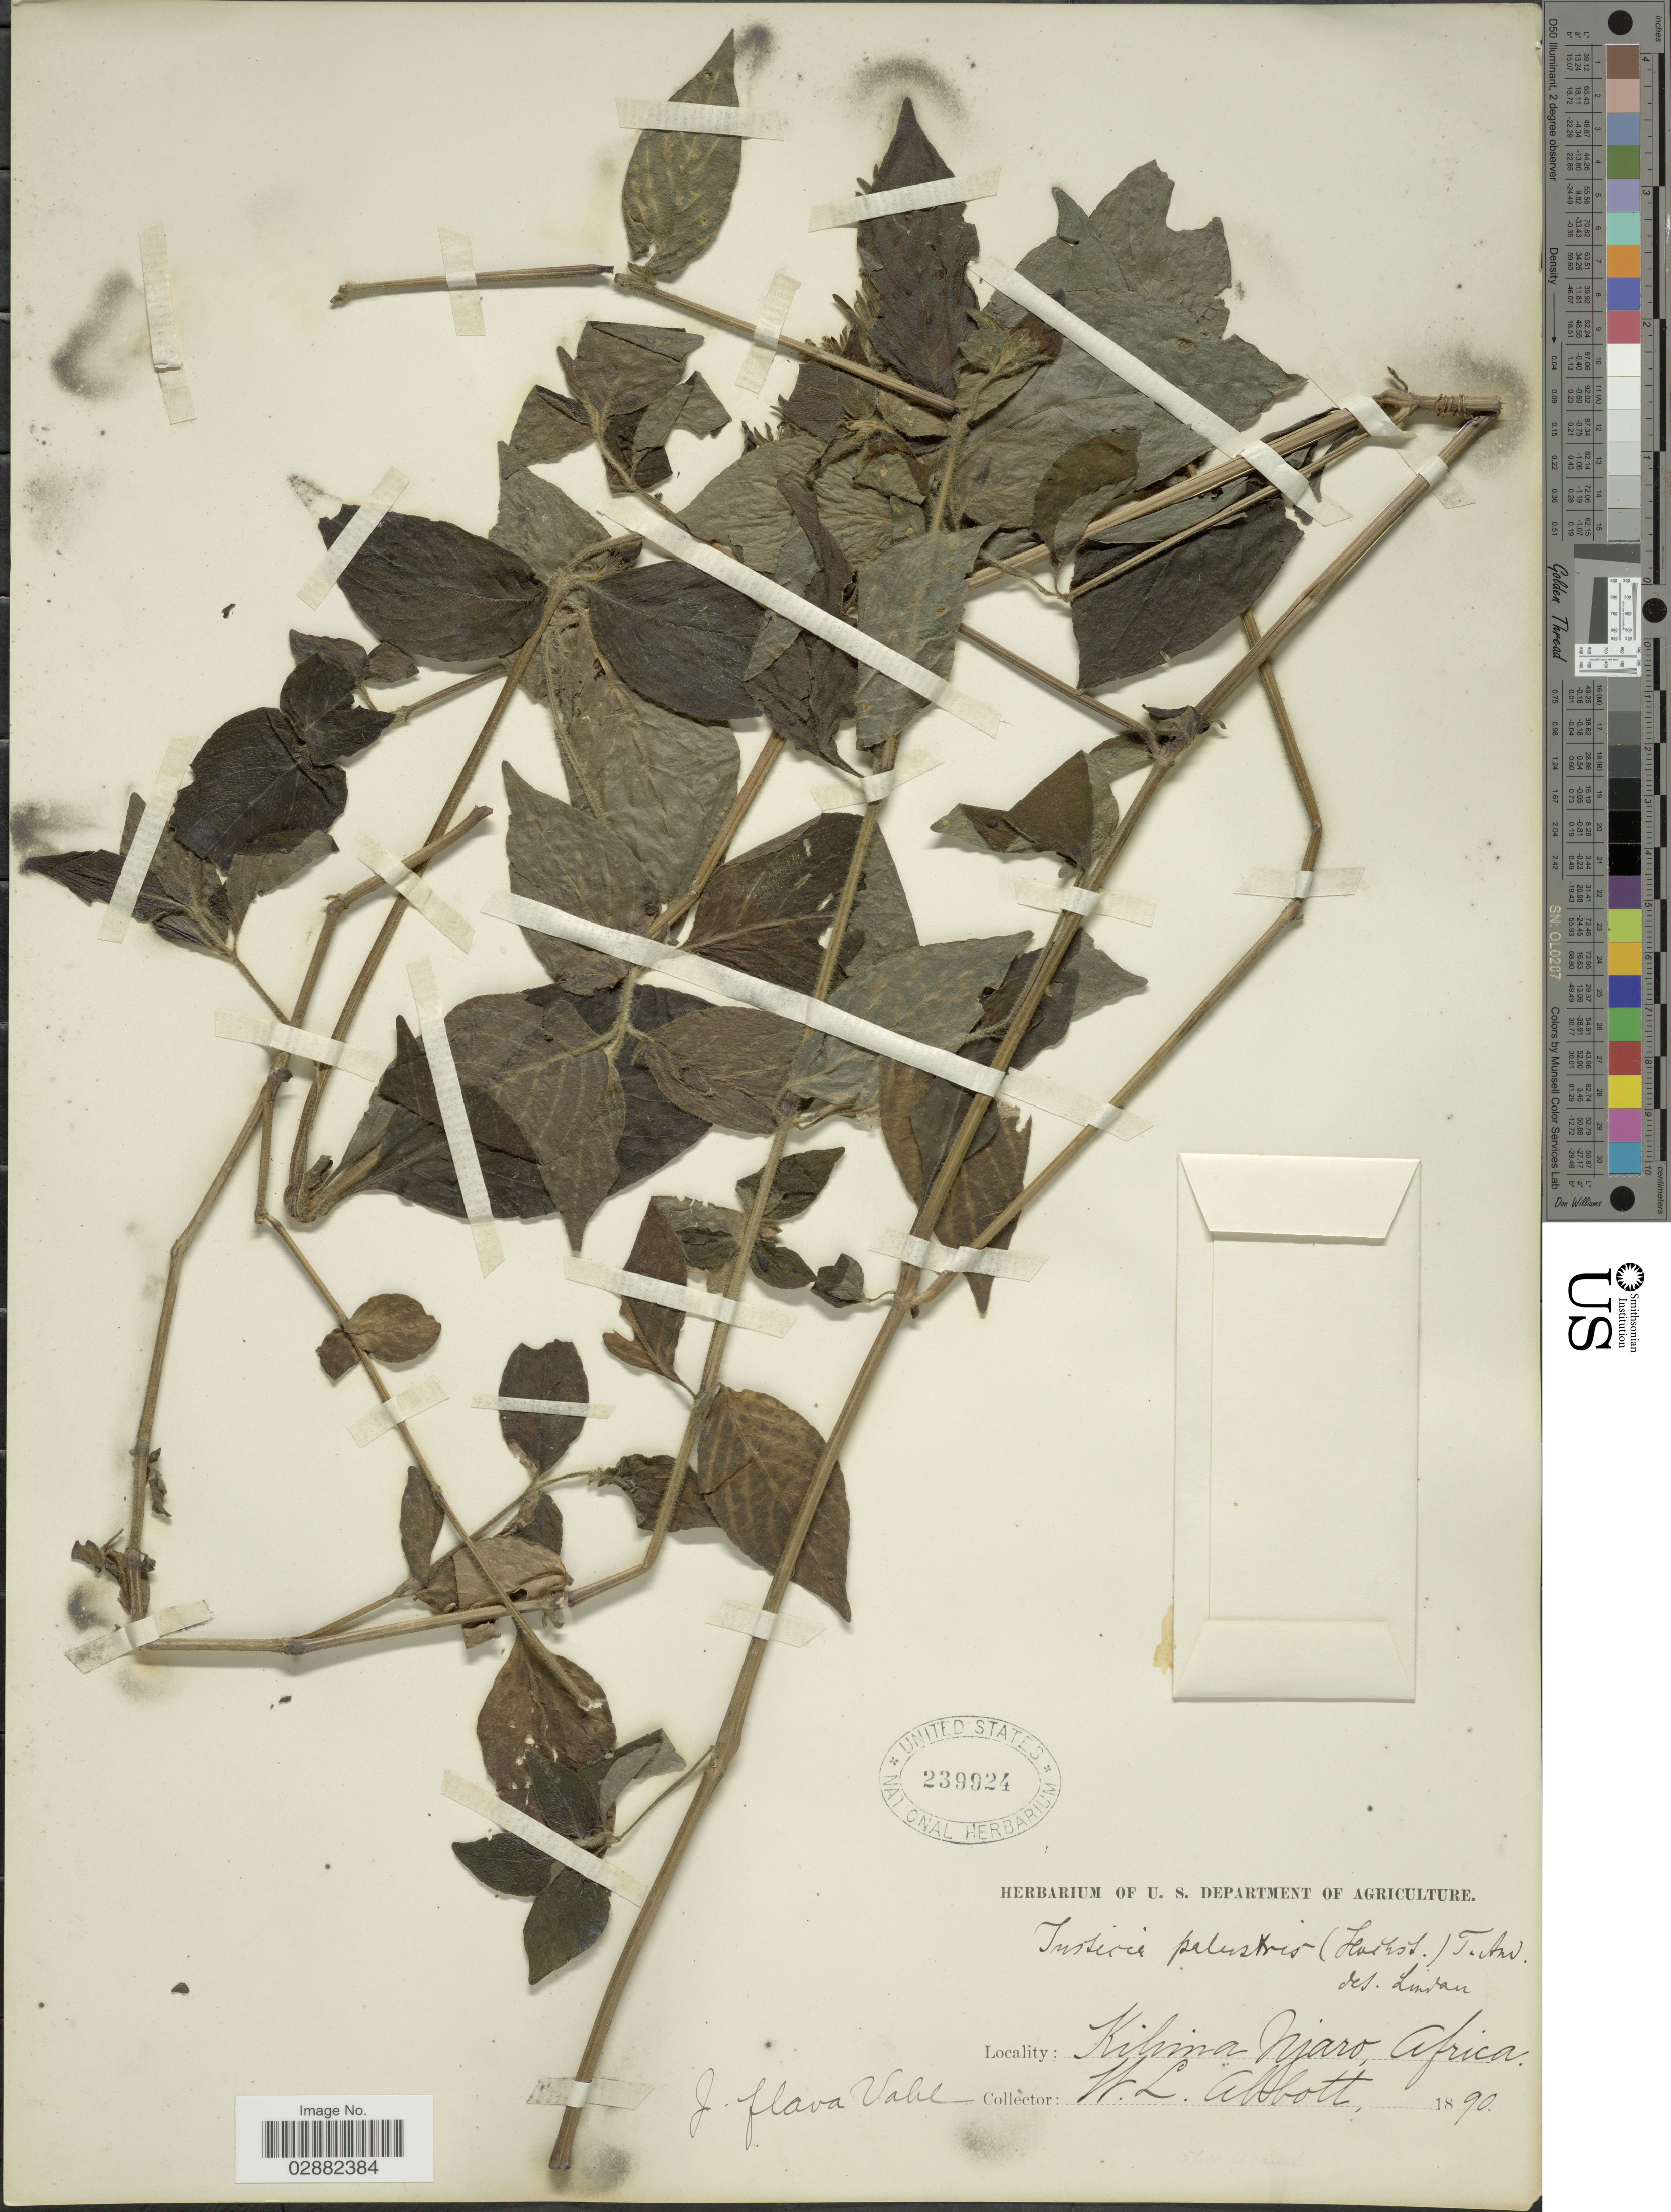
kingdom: Plantae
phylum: Tracheophyta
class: Magnoliopsida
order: Lamiales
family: Acanthaceae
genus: Justicia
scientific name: Justicia flava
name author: (Forssk.) Vahl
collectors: W. L. Abbott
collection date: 1890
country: Tanzania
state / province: Kilimanjaro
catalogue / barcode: US 239924